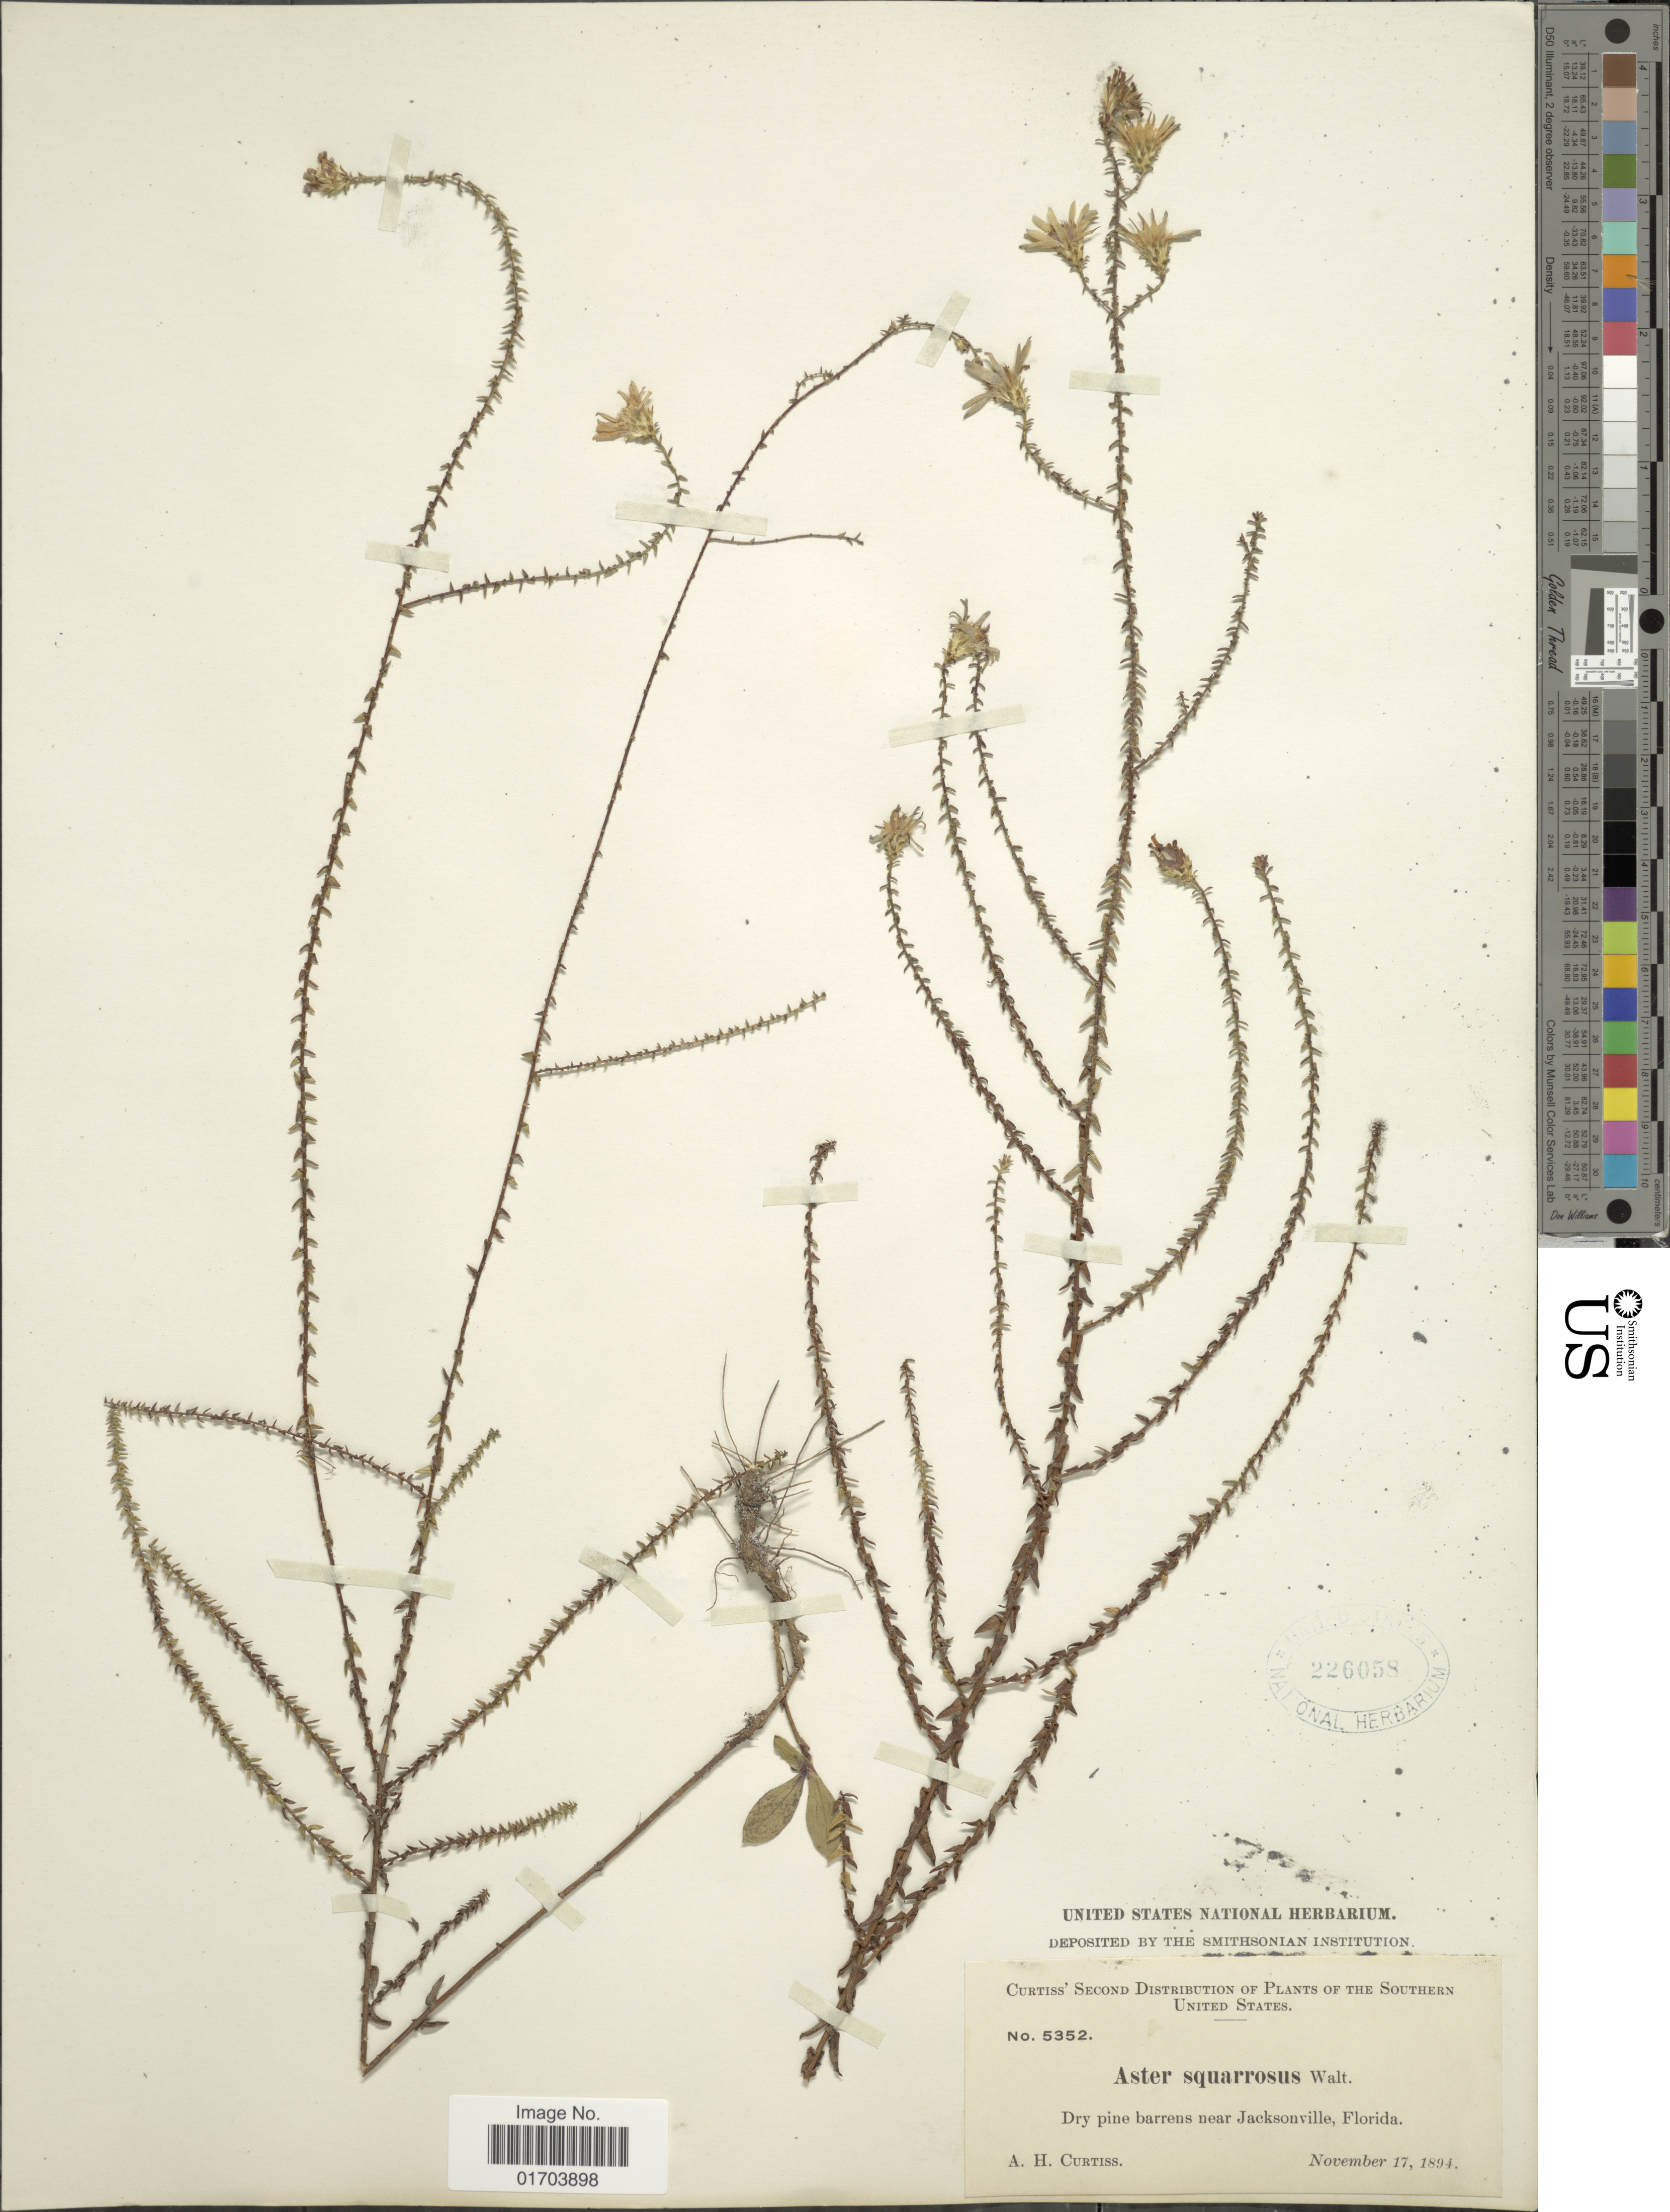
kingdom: Plantae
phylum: Tracheophyta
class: Magnoliopsida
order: Asterales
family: Asteraceae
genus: Symphyotrichum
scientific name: Symphyotrichum walteri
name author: (Alexander) G.L. Nesom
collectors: A. H. Curtiss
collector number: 5352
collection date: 1894-11-17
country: United States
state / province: Florida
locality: The Southern United States, Dry pine barrens near Jacksonville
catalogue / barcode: US 226058